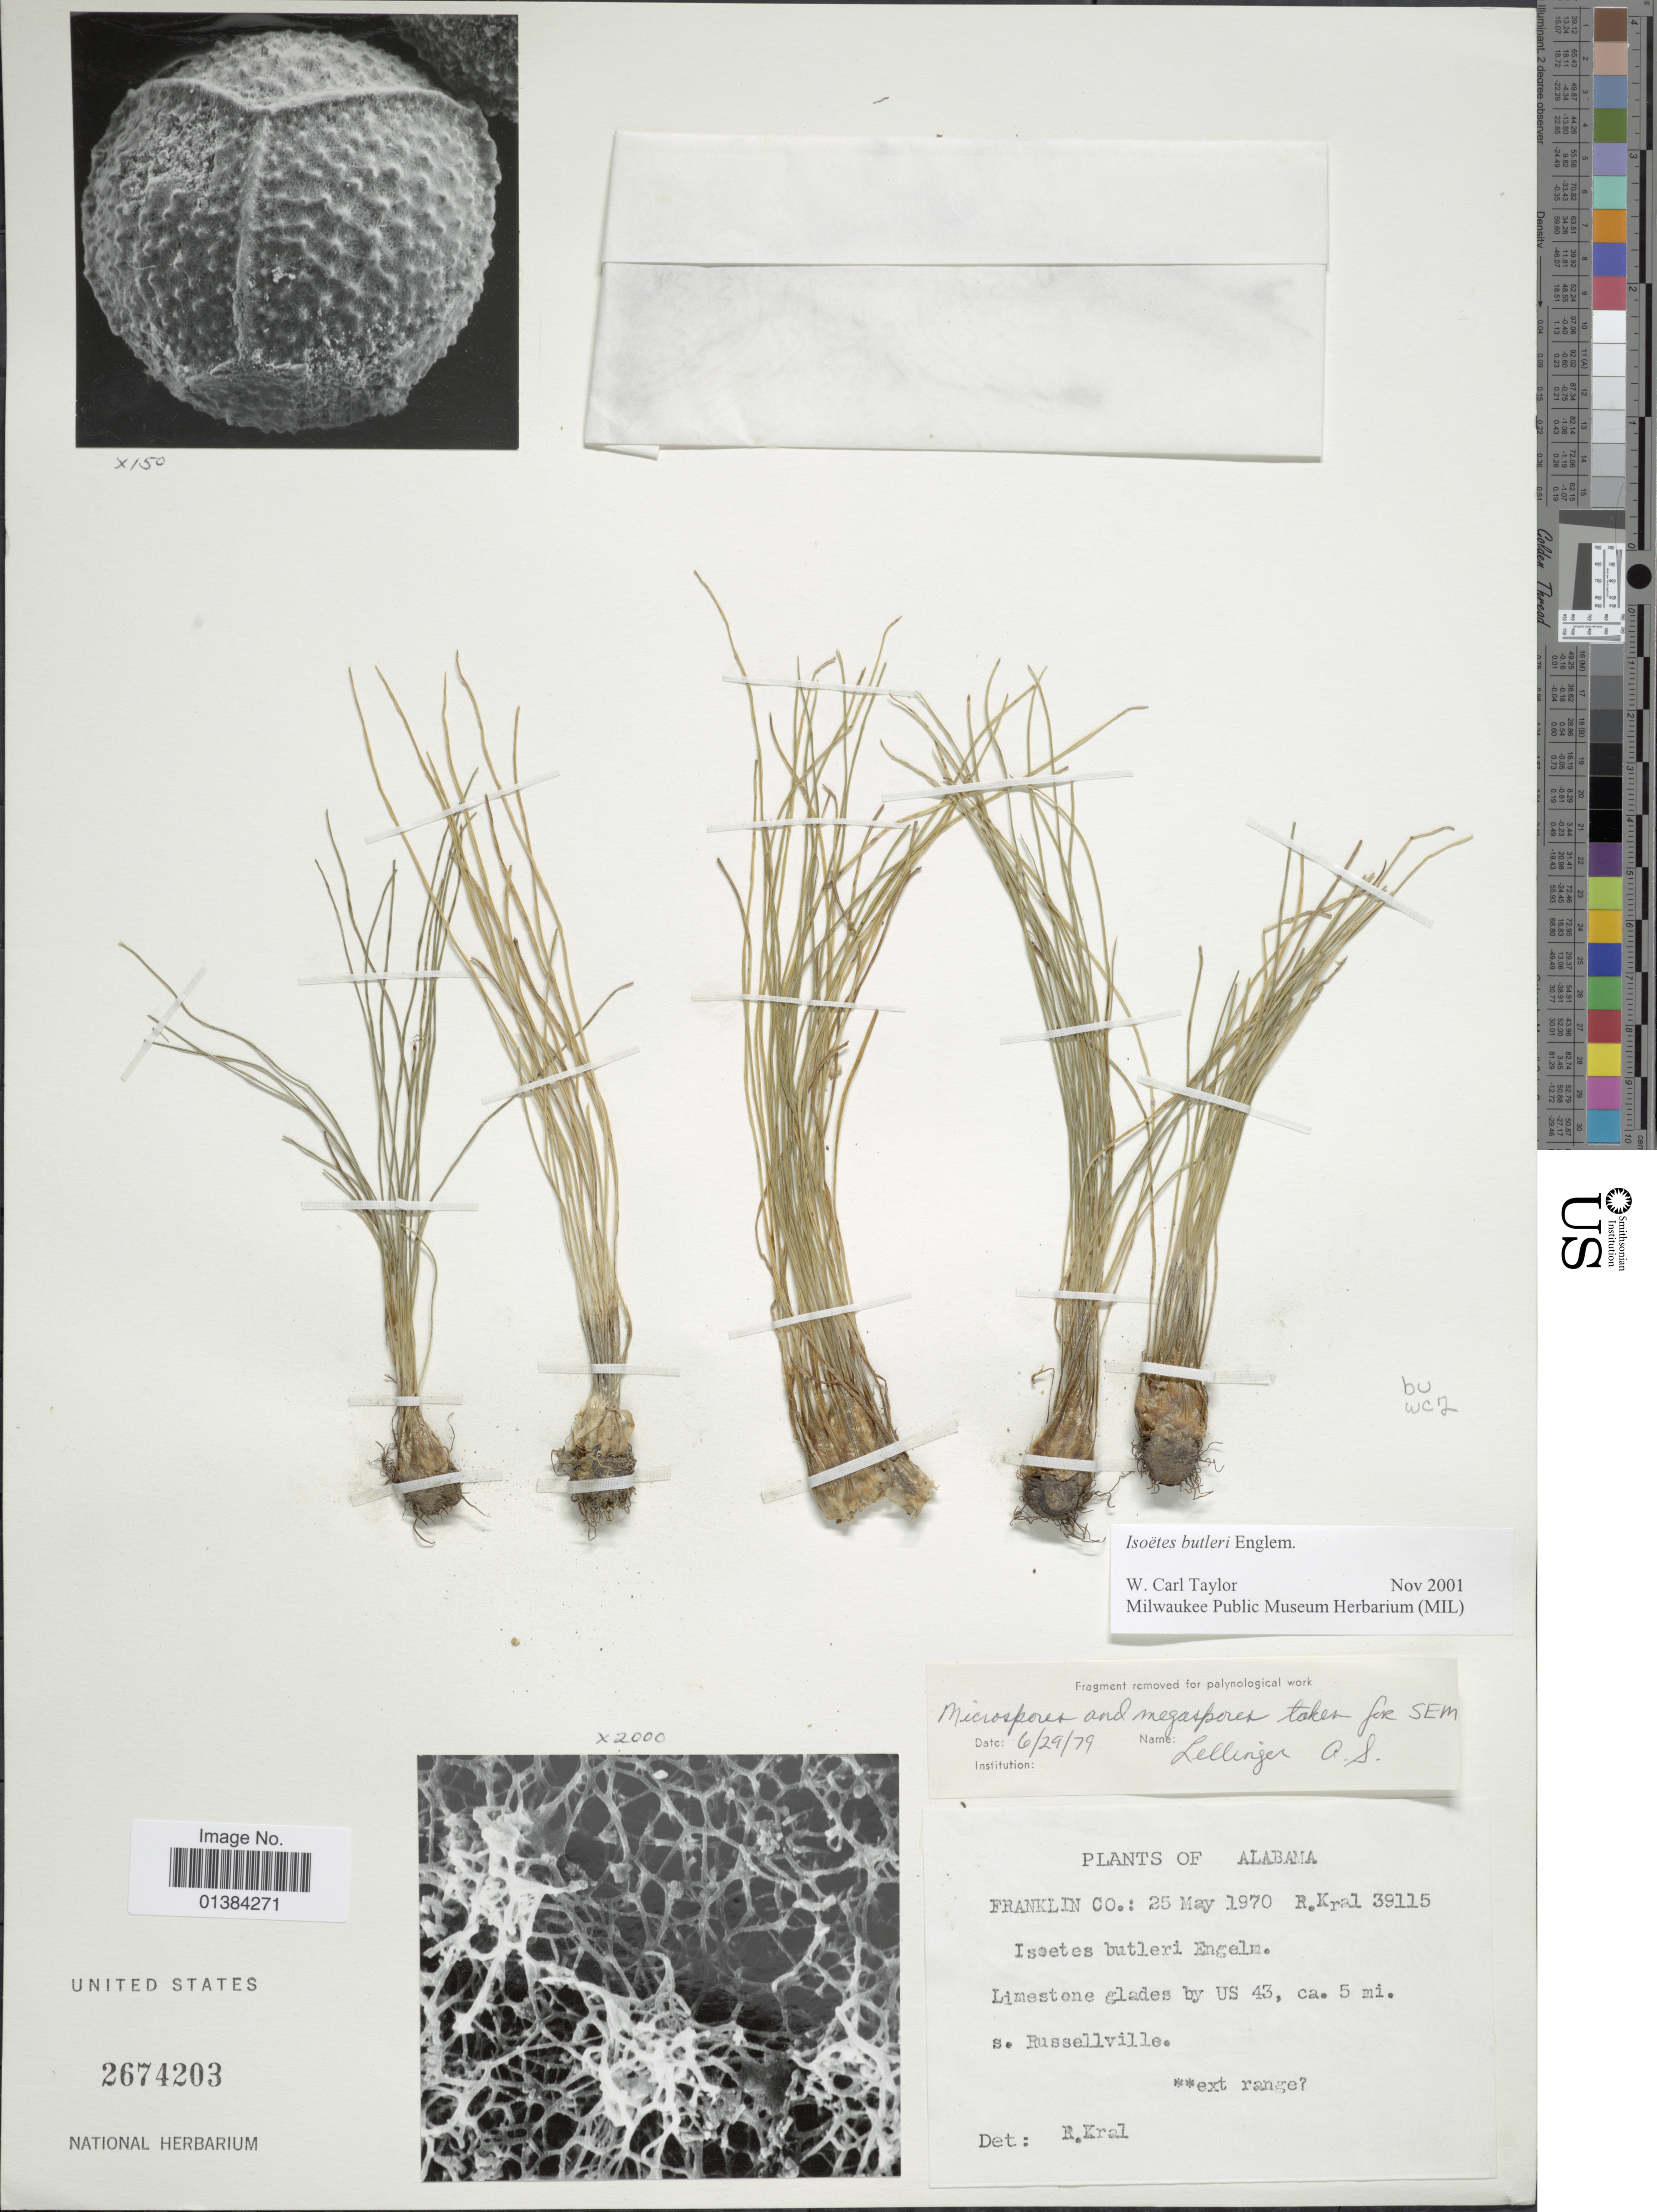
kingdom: Plantae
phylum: Tracheophyta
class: Lycopodiopsida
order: Isoetales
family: Isoetaceae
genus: Isoetes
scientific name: Isoetes butleri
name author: Engelm.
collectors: R. Kral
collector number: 39115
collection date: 1970-05-25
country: United States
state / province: Alabama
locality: Franklin Co. Limestone glades by US 43, ca. 5 mi. s. Russellville.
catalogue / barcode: US 2674203